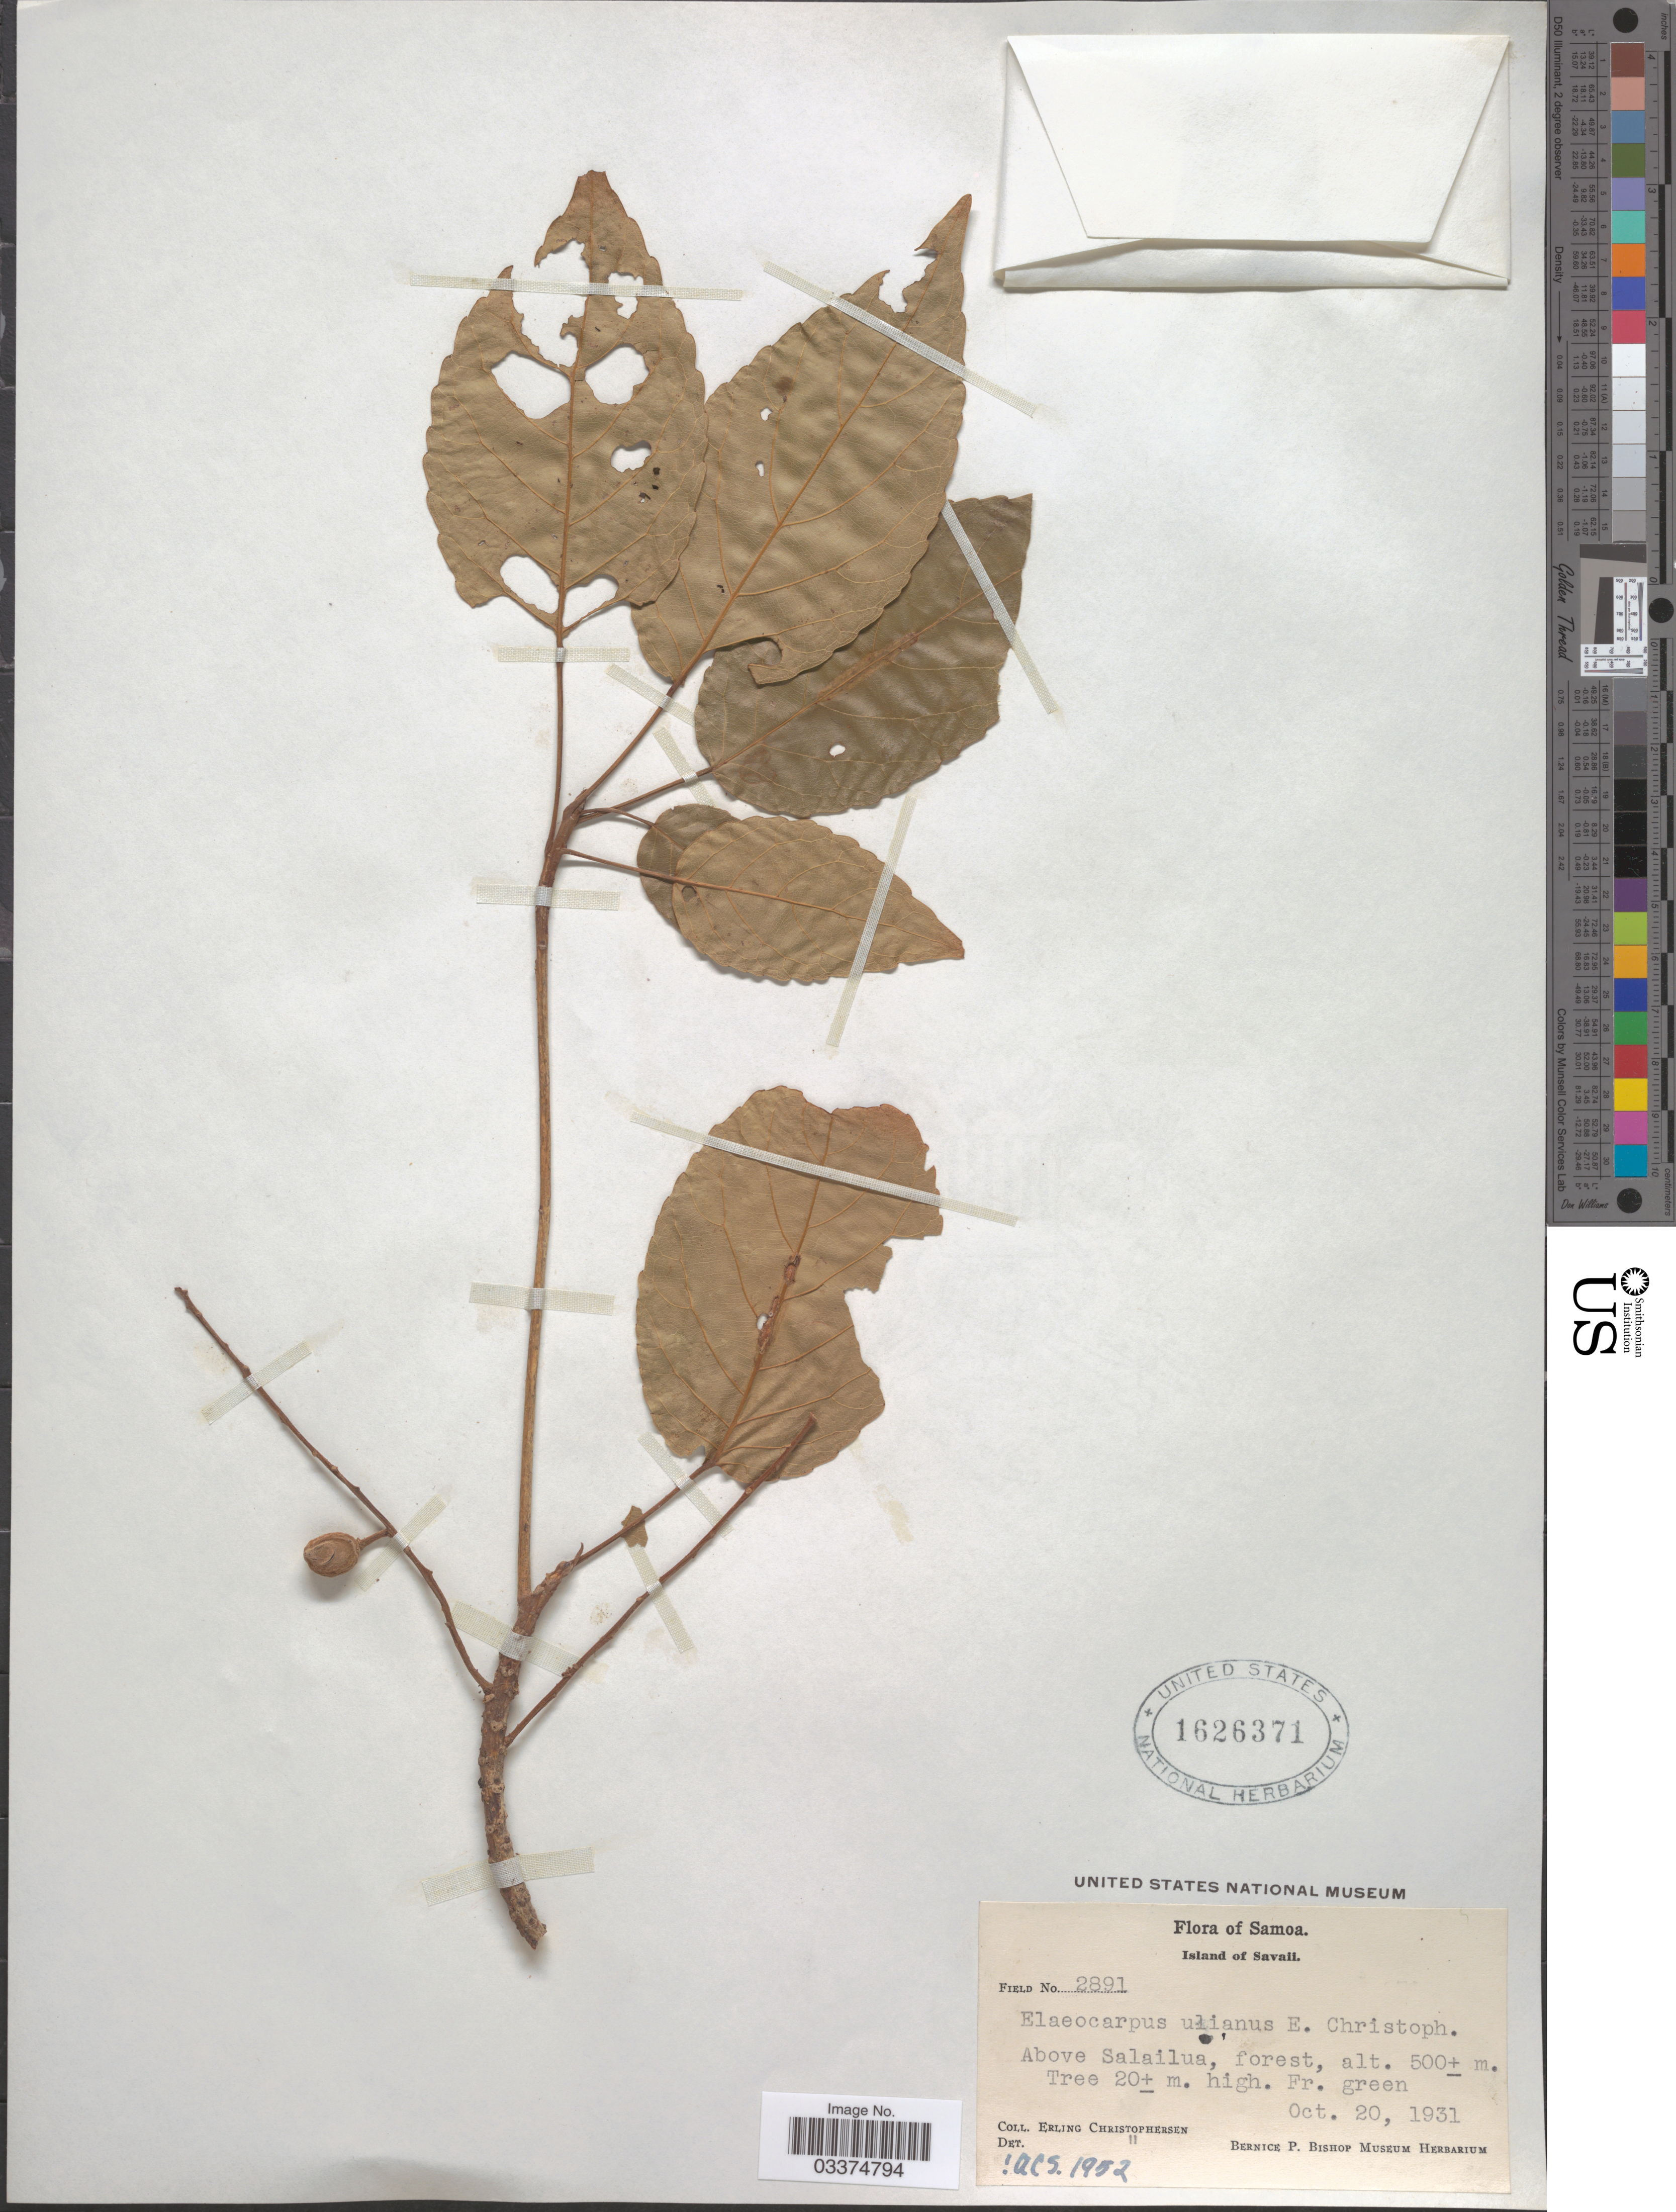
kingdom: Plantae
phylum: Tracheophyta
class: Magnoliopsida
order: Oxalidales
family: Elaeocarpaceae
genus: Elaeocarpus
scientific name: Elaeocarpus ulianus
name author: Christoph.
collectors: E. Christophersen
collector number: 2891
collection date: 1931-10-20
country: Samoa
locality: Samoa. Island of Savaii. Above Salailua.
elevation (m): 500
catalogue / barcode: US 1626371